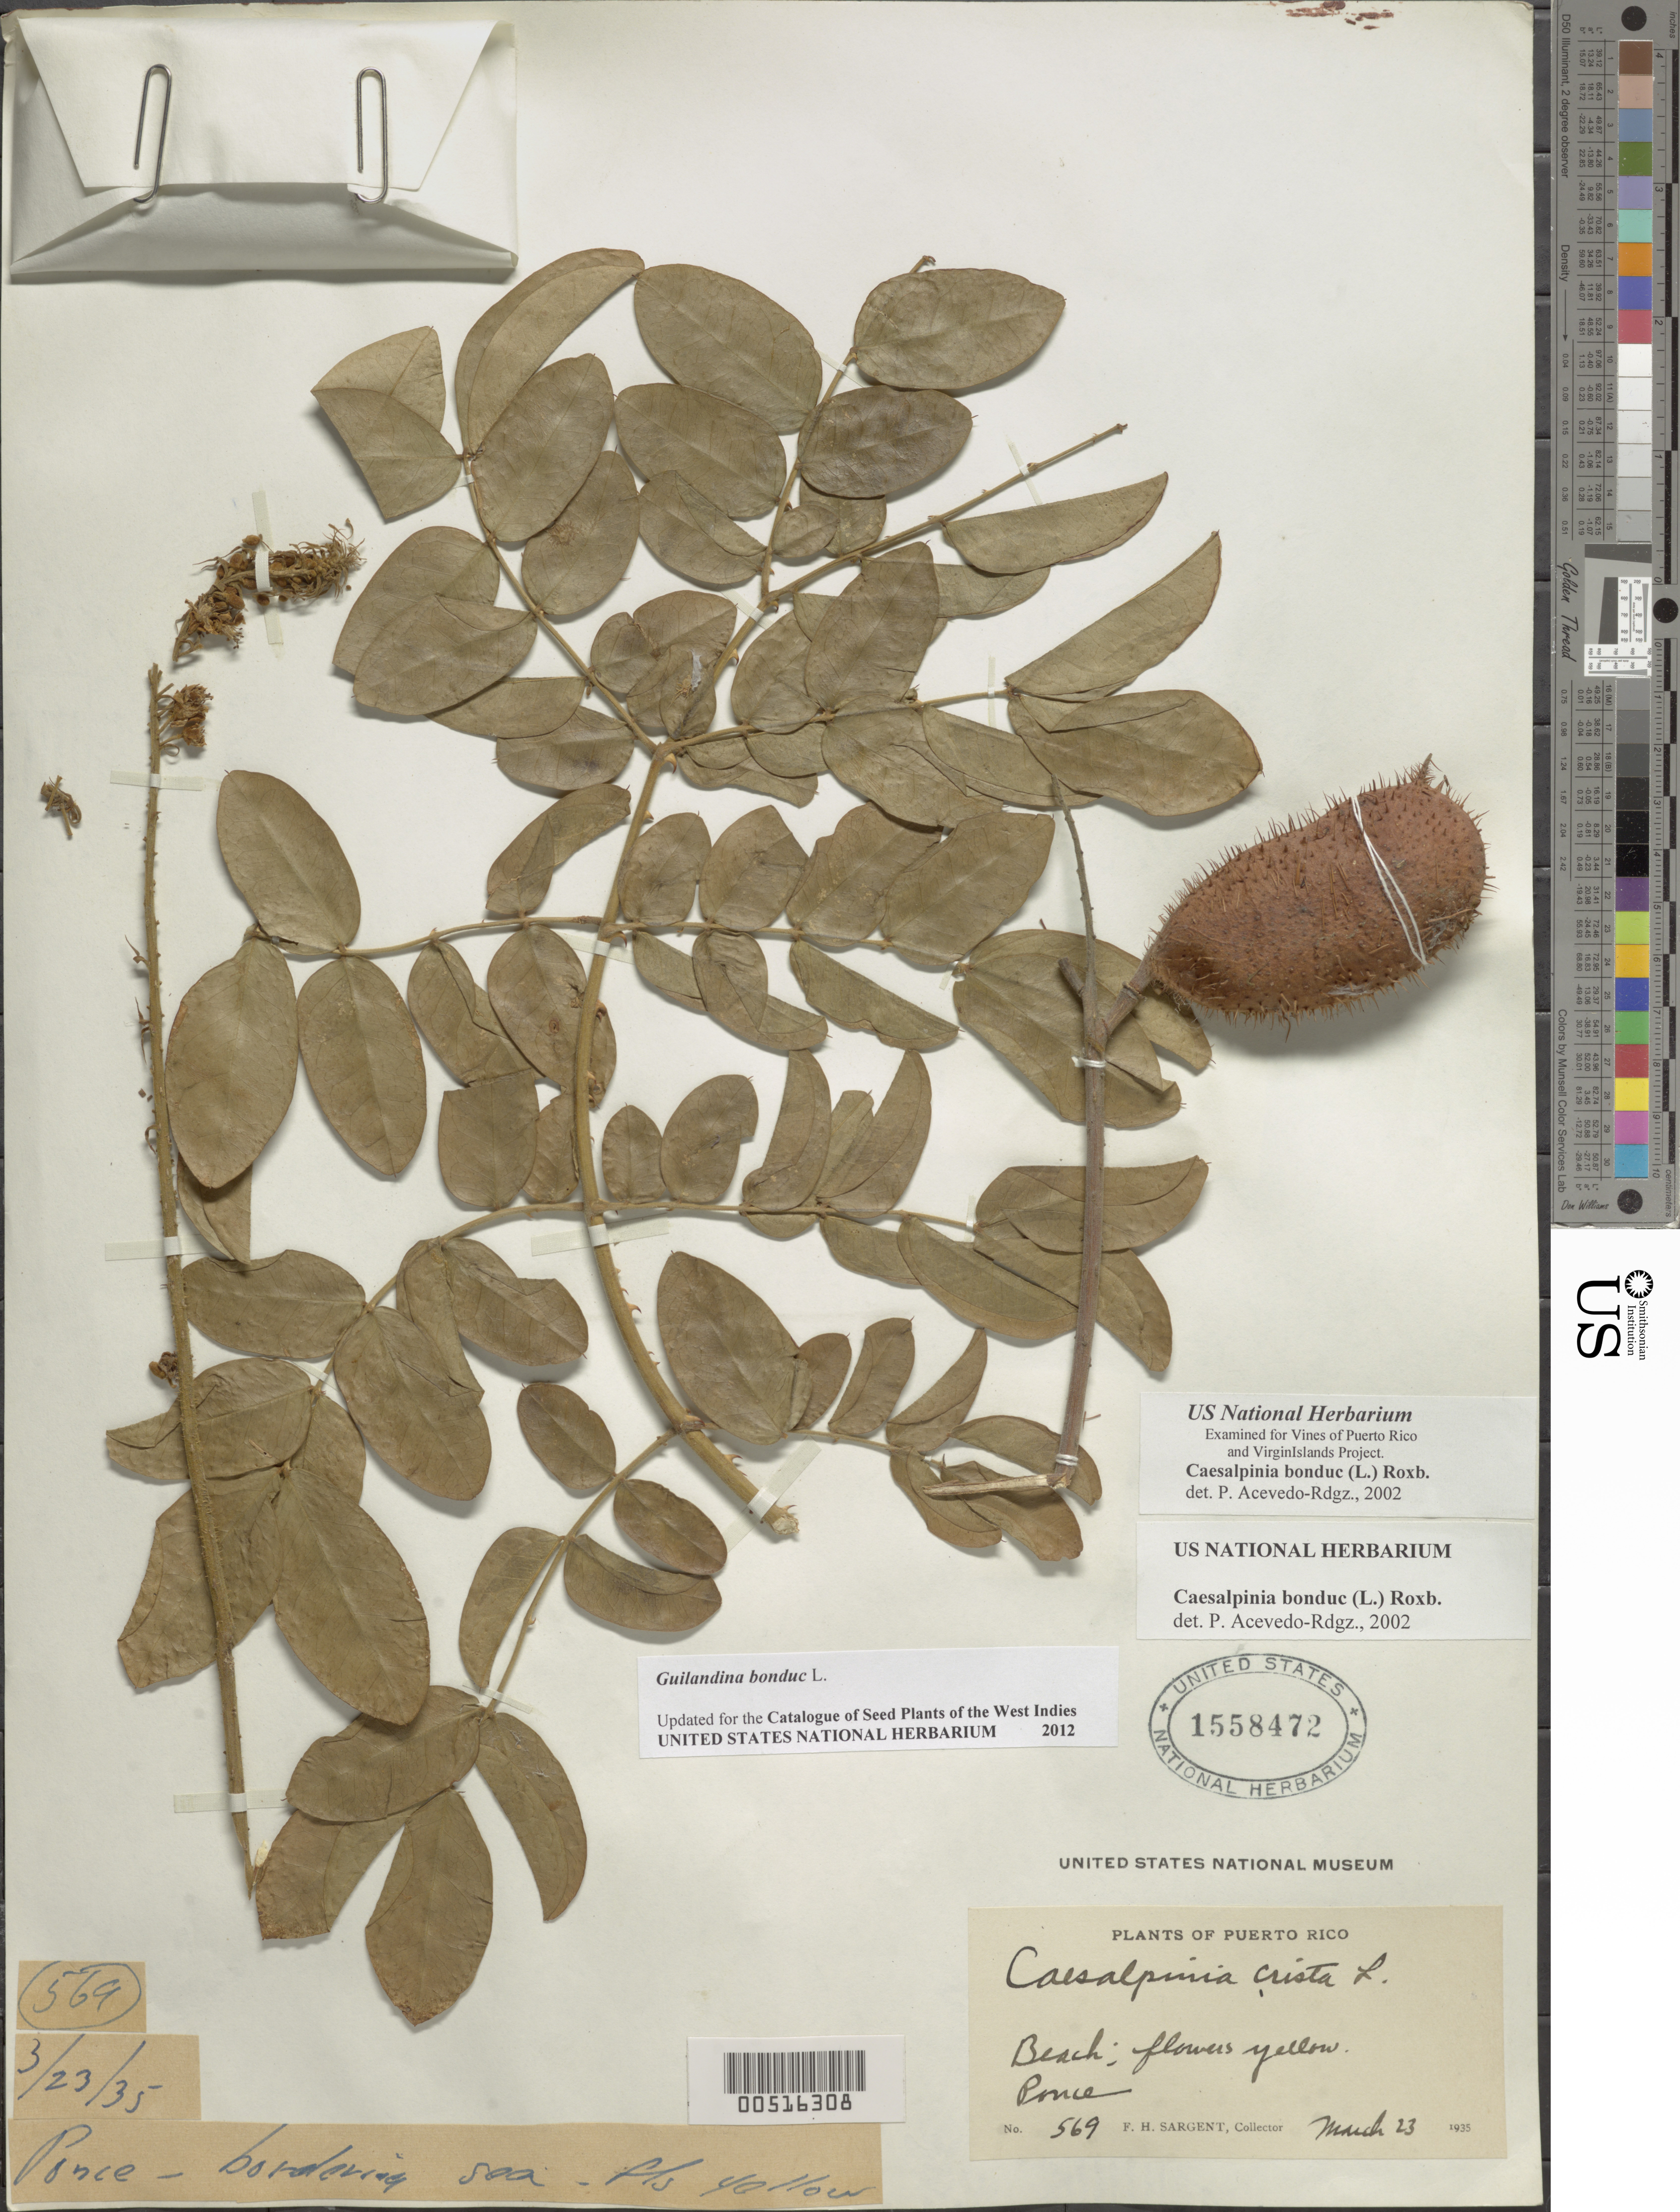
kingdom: Plantae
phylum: Tracheophyta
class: Magnoliopsida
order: Fabales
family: Fabaceae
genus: Guilandina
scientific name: Guilandina bonduc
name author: L.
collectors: F. H. Sargent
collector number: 569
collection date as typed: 23 Mar 1935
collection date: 1935-03-23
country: Puerto Rico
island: Greater Antilles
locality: Ponce.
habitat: beach.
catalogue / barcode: US 1558472